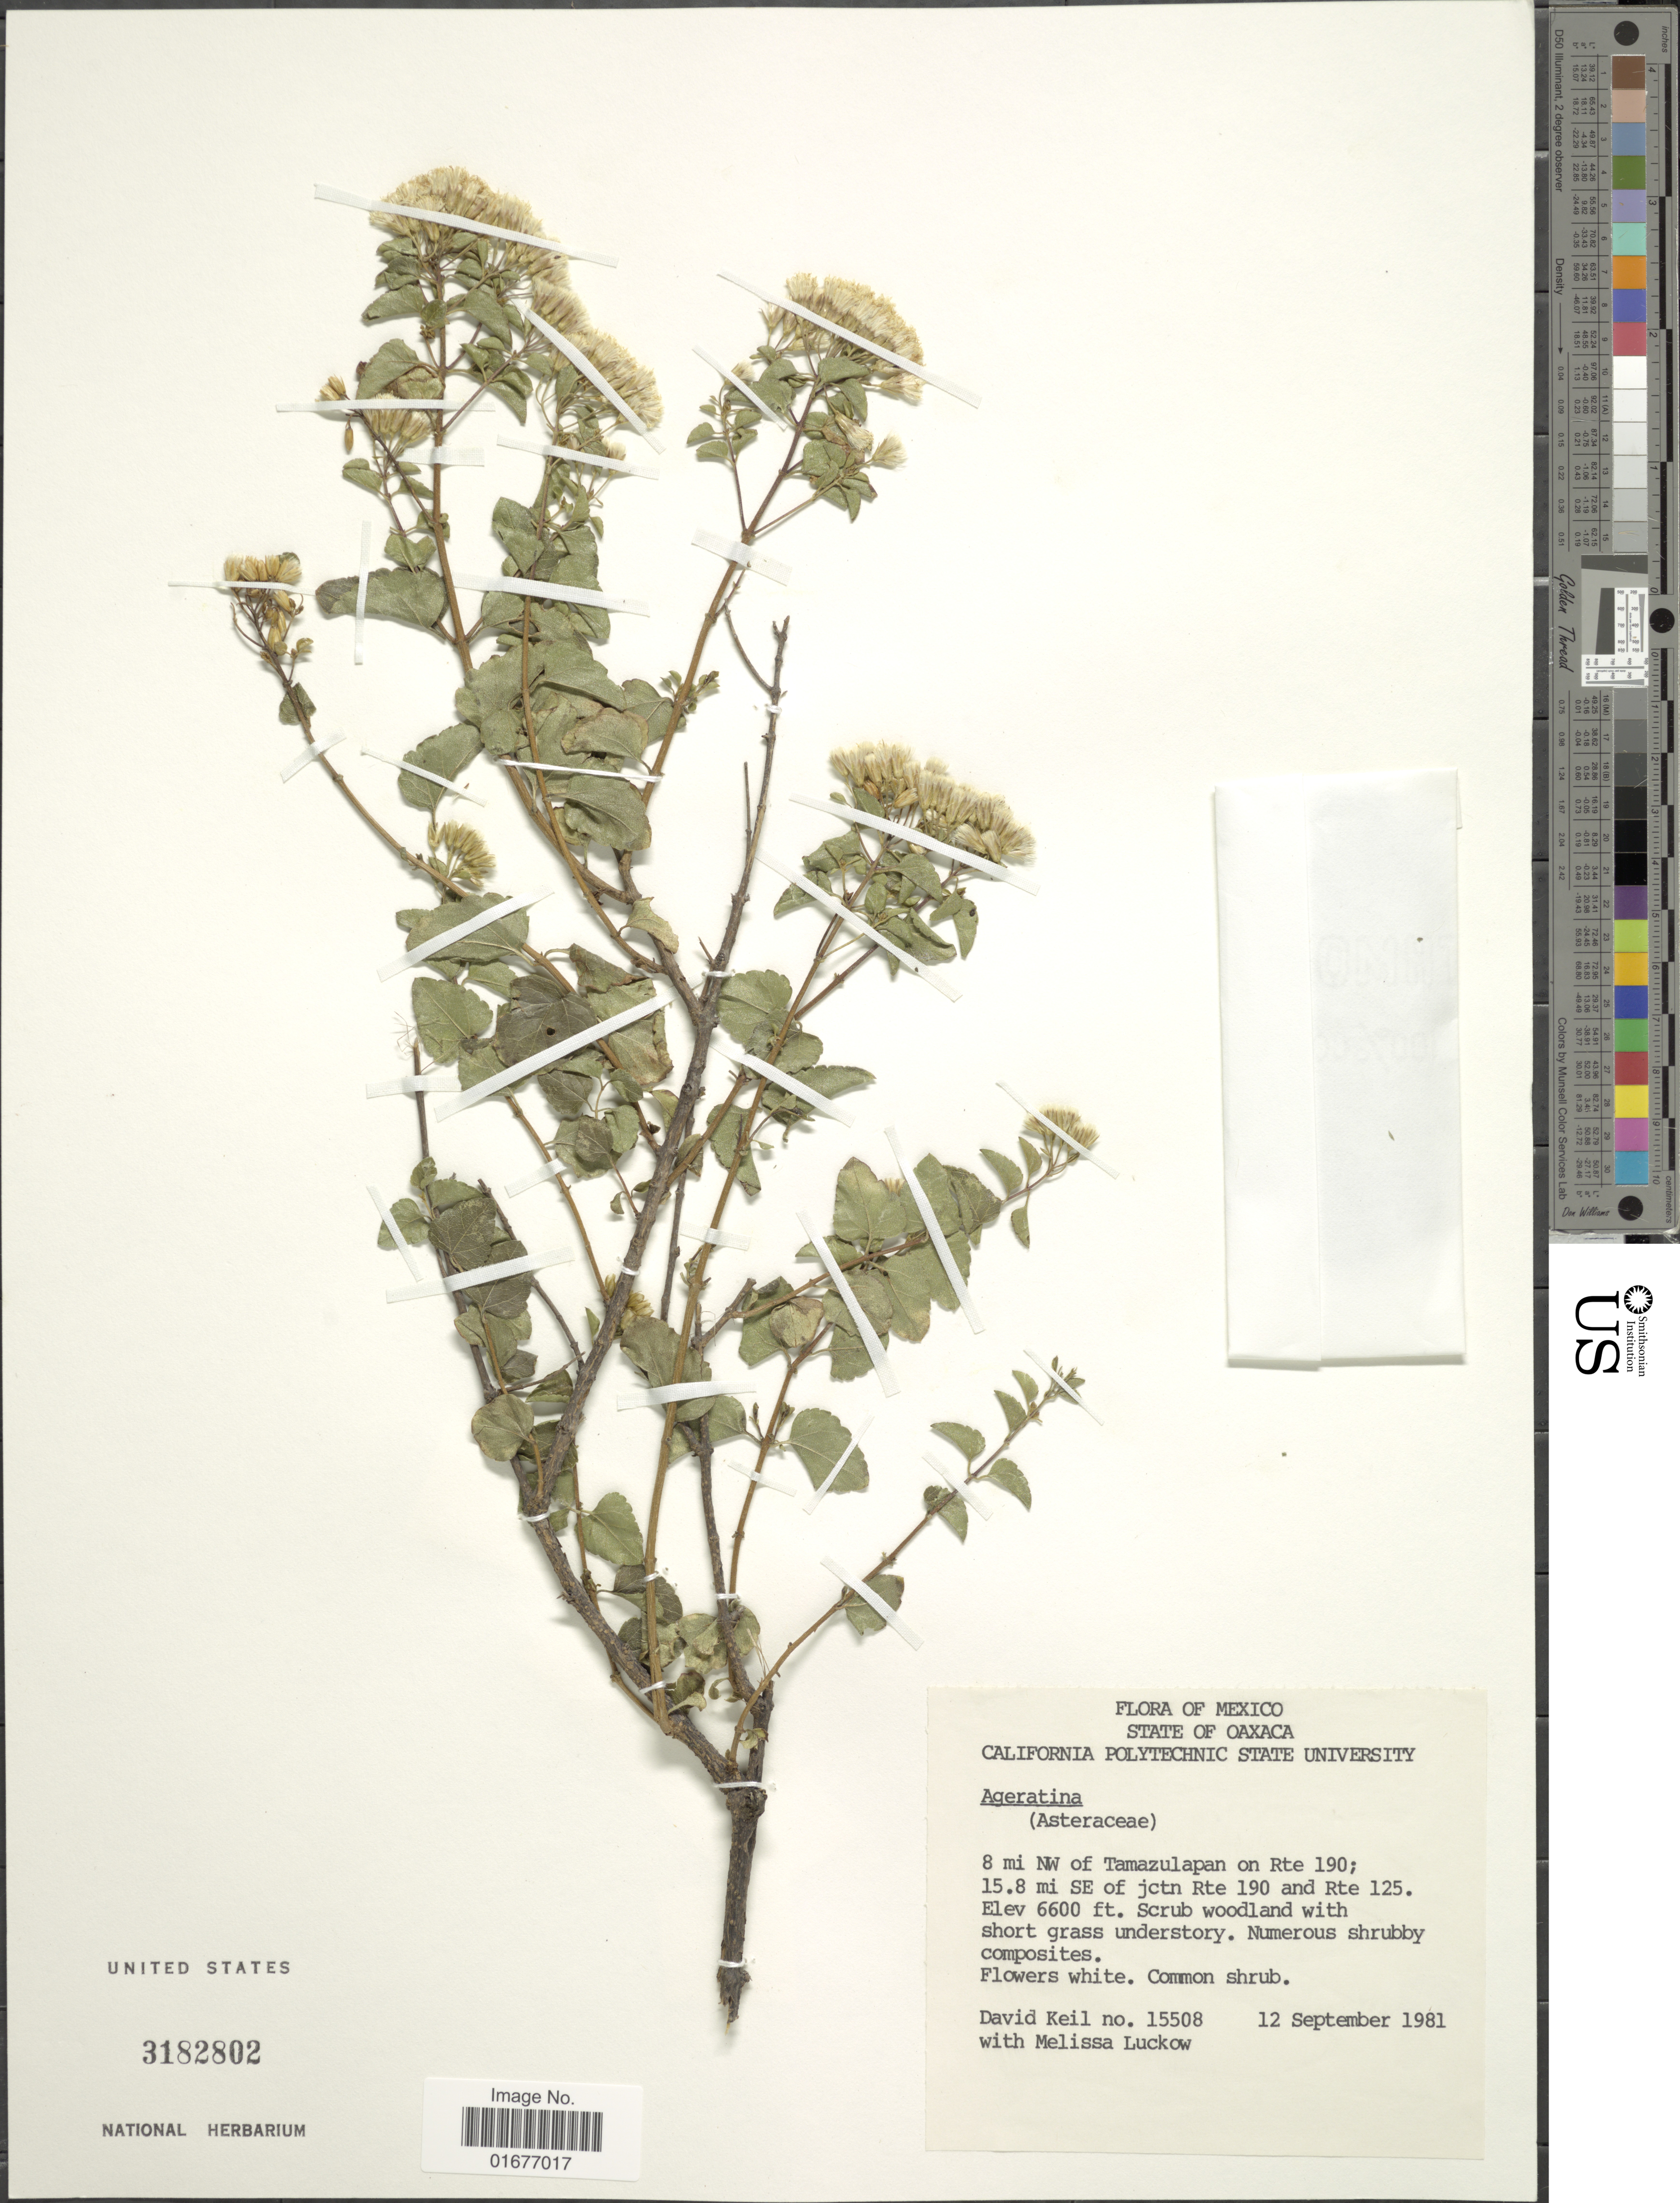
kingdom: Plantae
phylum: Tracheophyta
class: Magnoliopsida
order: Asterales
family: Asteraceae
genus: Ageratina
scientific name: Ageratina sp.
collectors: D. J. Keil & M. A. Luckow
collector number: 15508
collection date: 1981-09-12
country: Mexico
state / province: Oaxaca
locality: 8 mi NW of Tamazulapan on Rte 190; 15.8 mi SE of jctn Rte 190 and Rte 125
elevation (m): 2012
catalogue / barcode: US 3182802